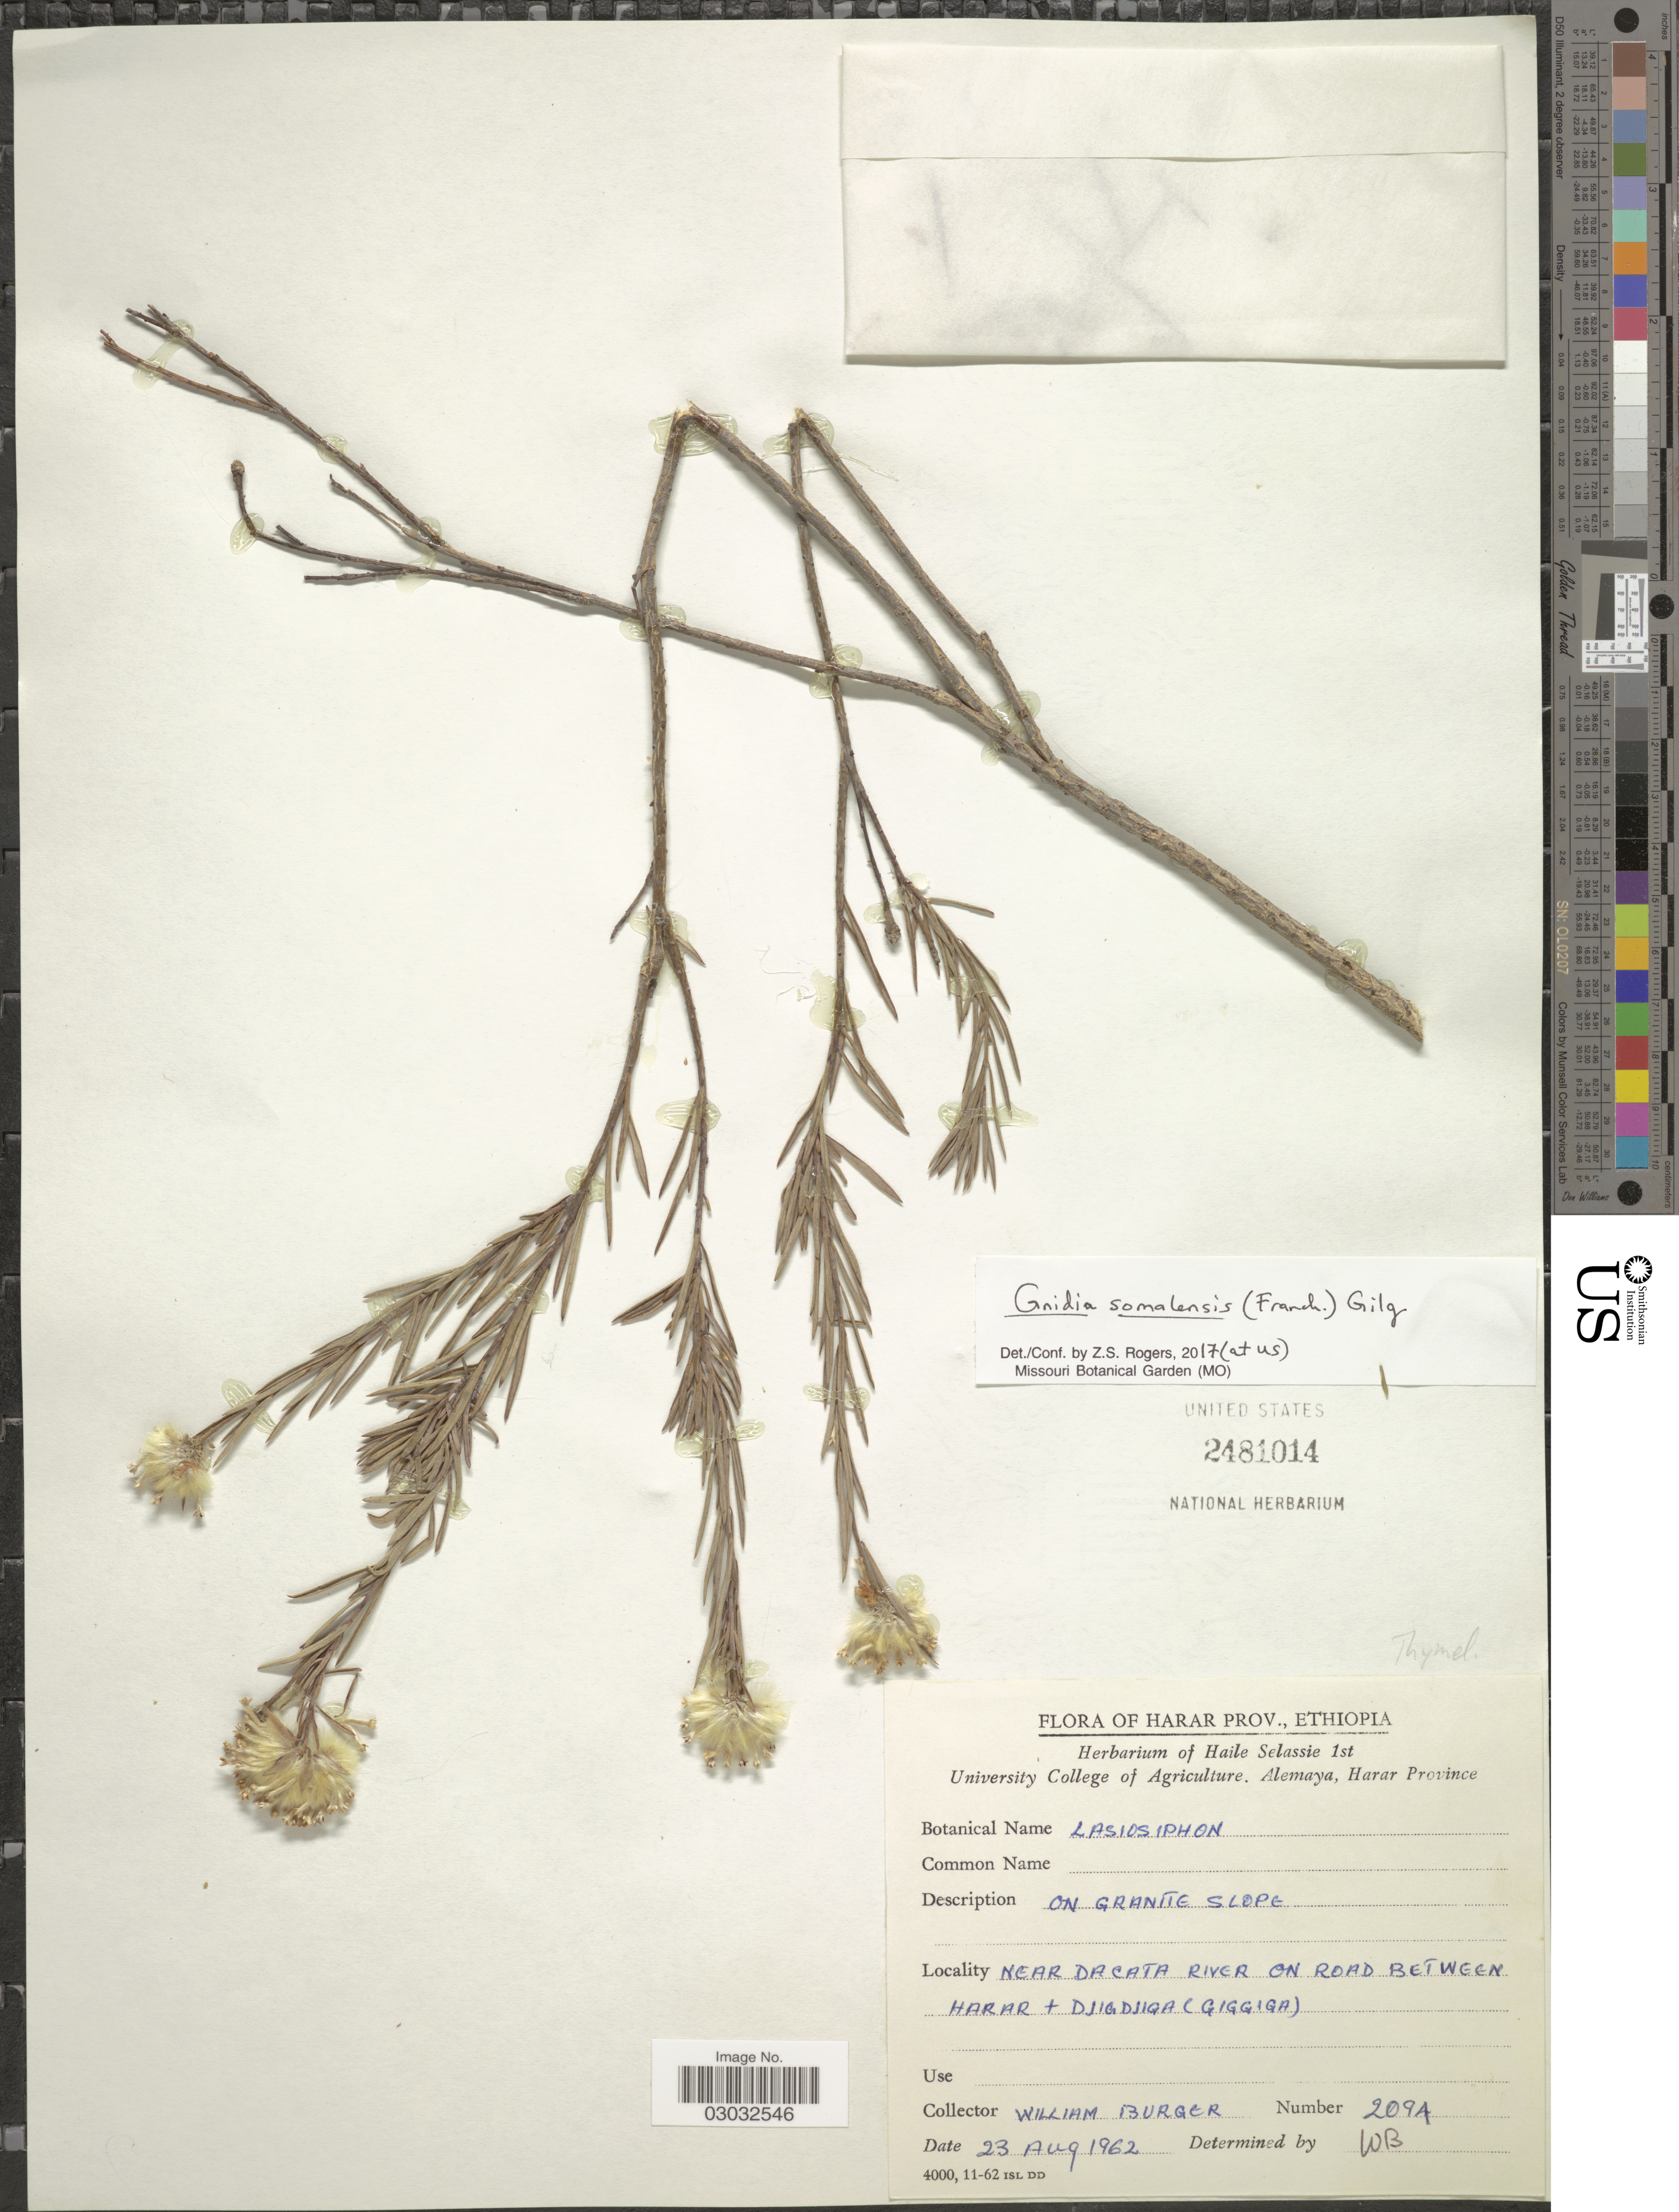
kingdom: Plantae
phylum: Tracheophyta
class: Magnoliopsida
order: Malvales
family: Thymelaeaceae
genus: Lasiosiphon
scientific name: Lasiosiphon somalensis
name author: (Franch.) H. Pearson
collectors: W. Burger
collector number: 209A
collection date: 1962-08-23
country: Ethiopia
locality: Harar Prov. Near Dacata River on road between Harar & Djigdjiga (Giggiga).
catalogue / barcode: US 2481014